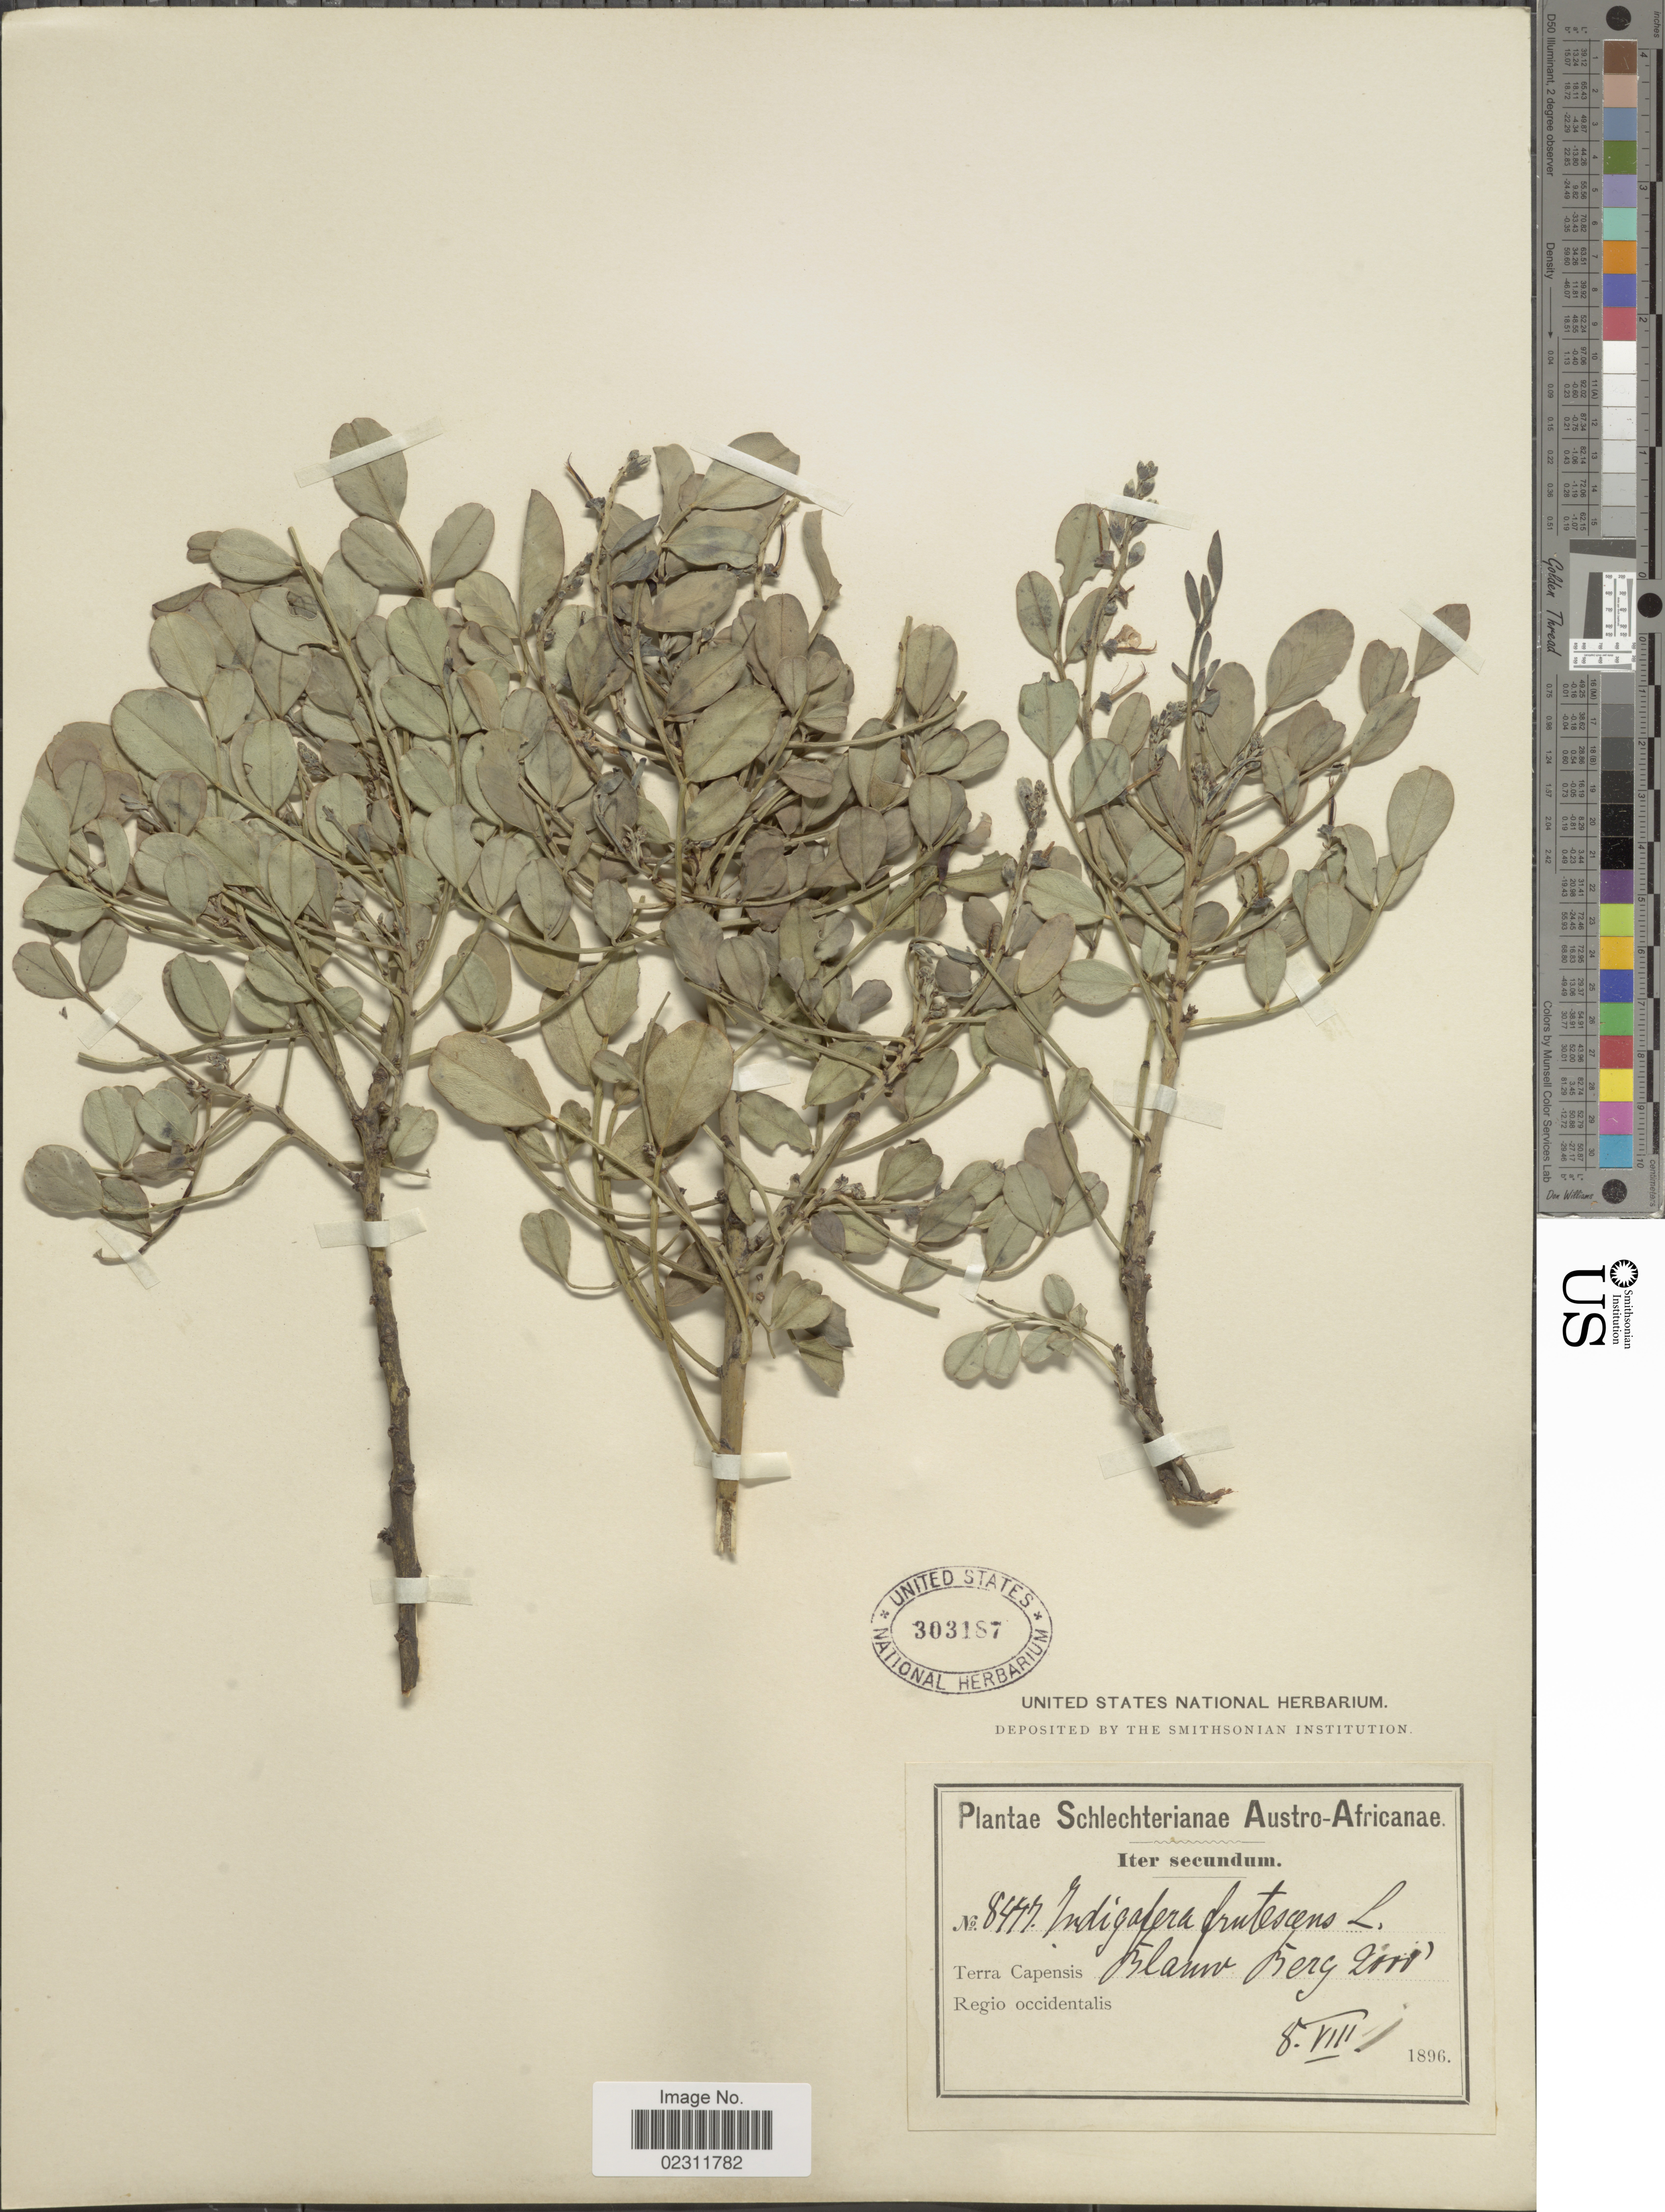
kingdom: Plantae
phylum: Tracheophyta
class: Magnoliopsida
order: Fabales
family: Fabaceae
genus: Indigofera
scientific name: Indigofera frutescens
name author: L. f.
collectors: Schlechter, --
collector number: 8477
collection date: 1896-08-08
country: South Africa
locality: Austro-Africanae, Blauw Berg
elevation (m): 610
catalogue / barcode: US 303187